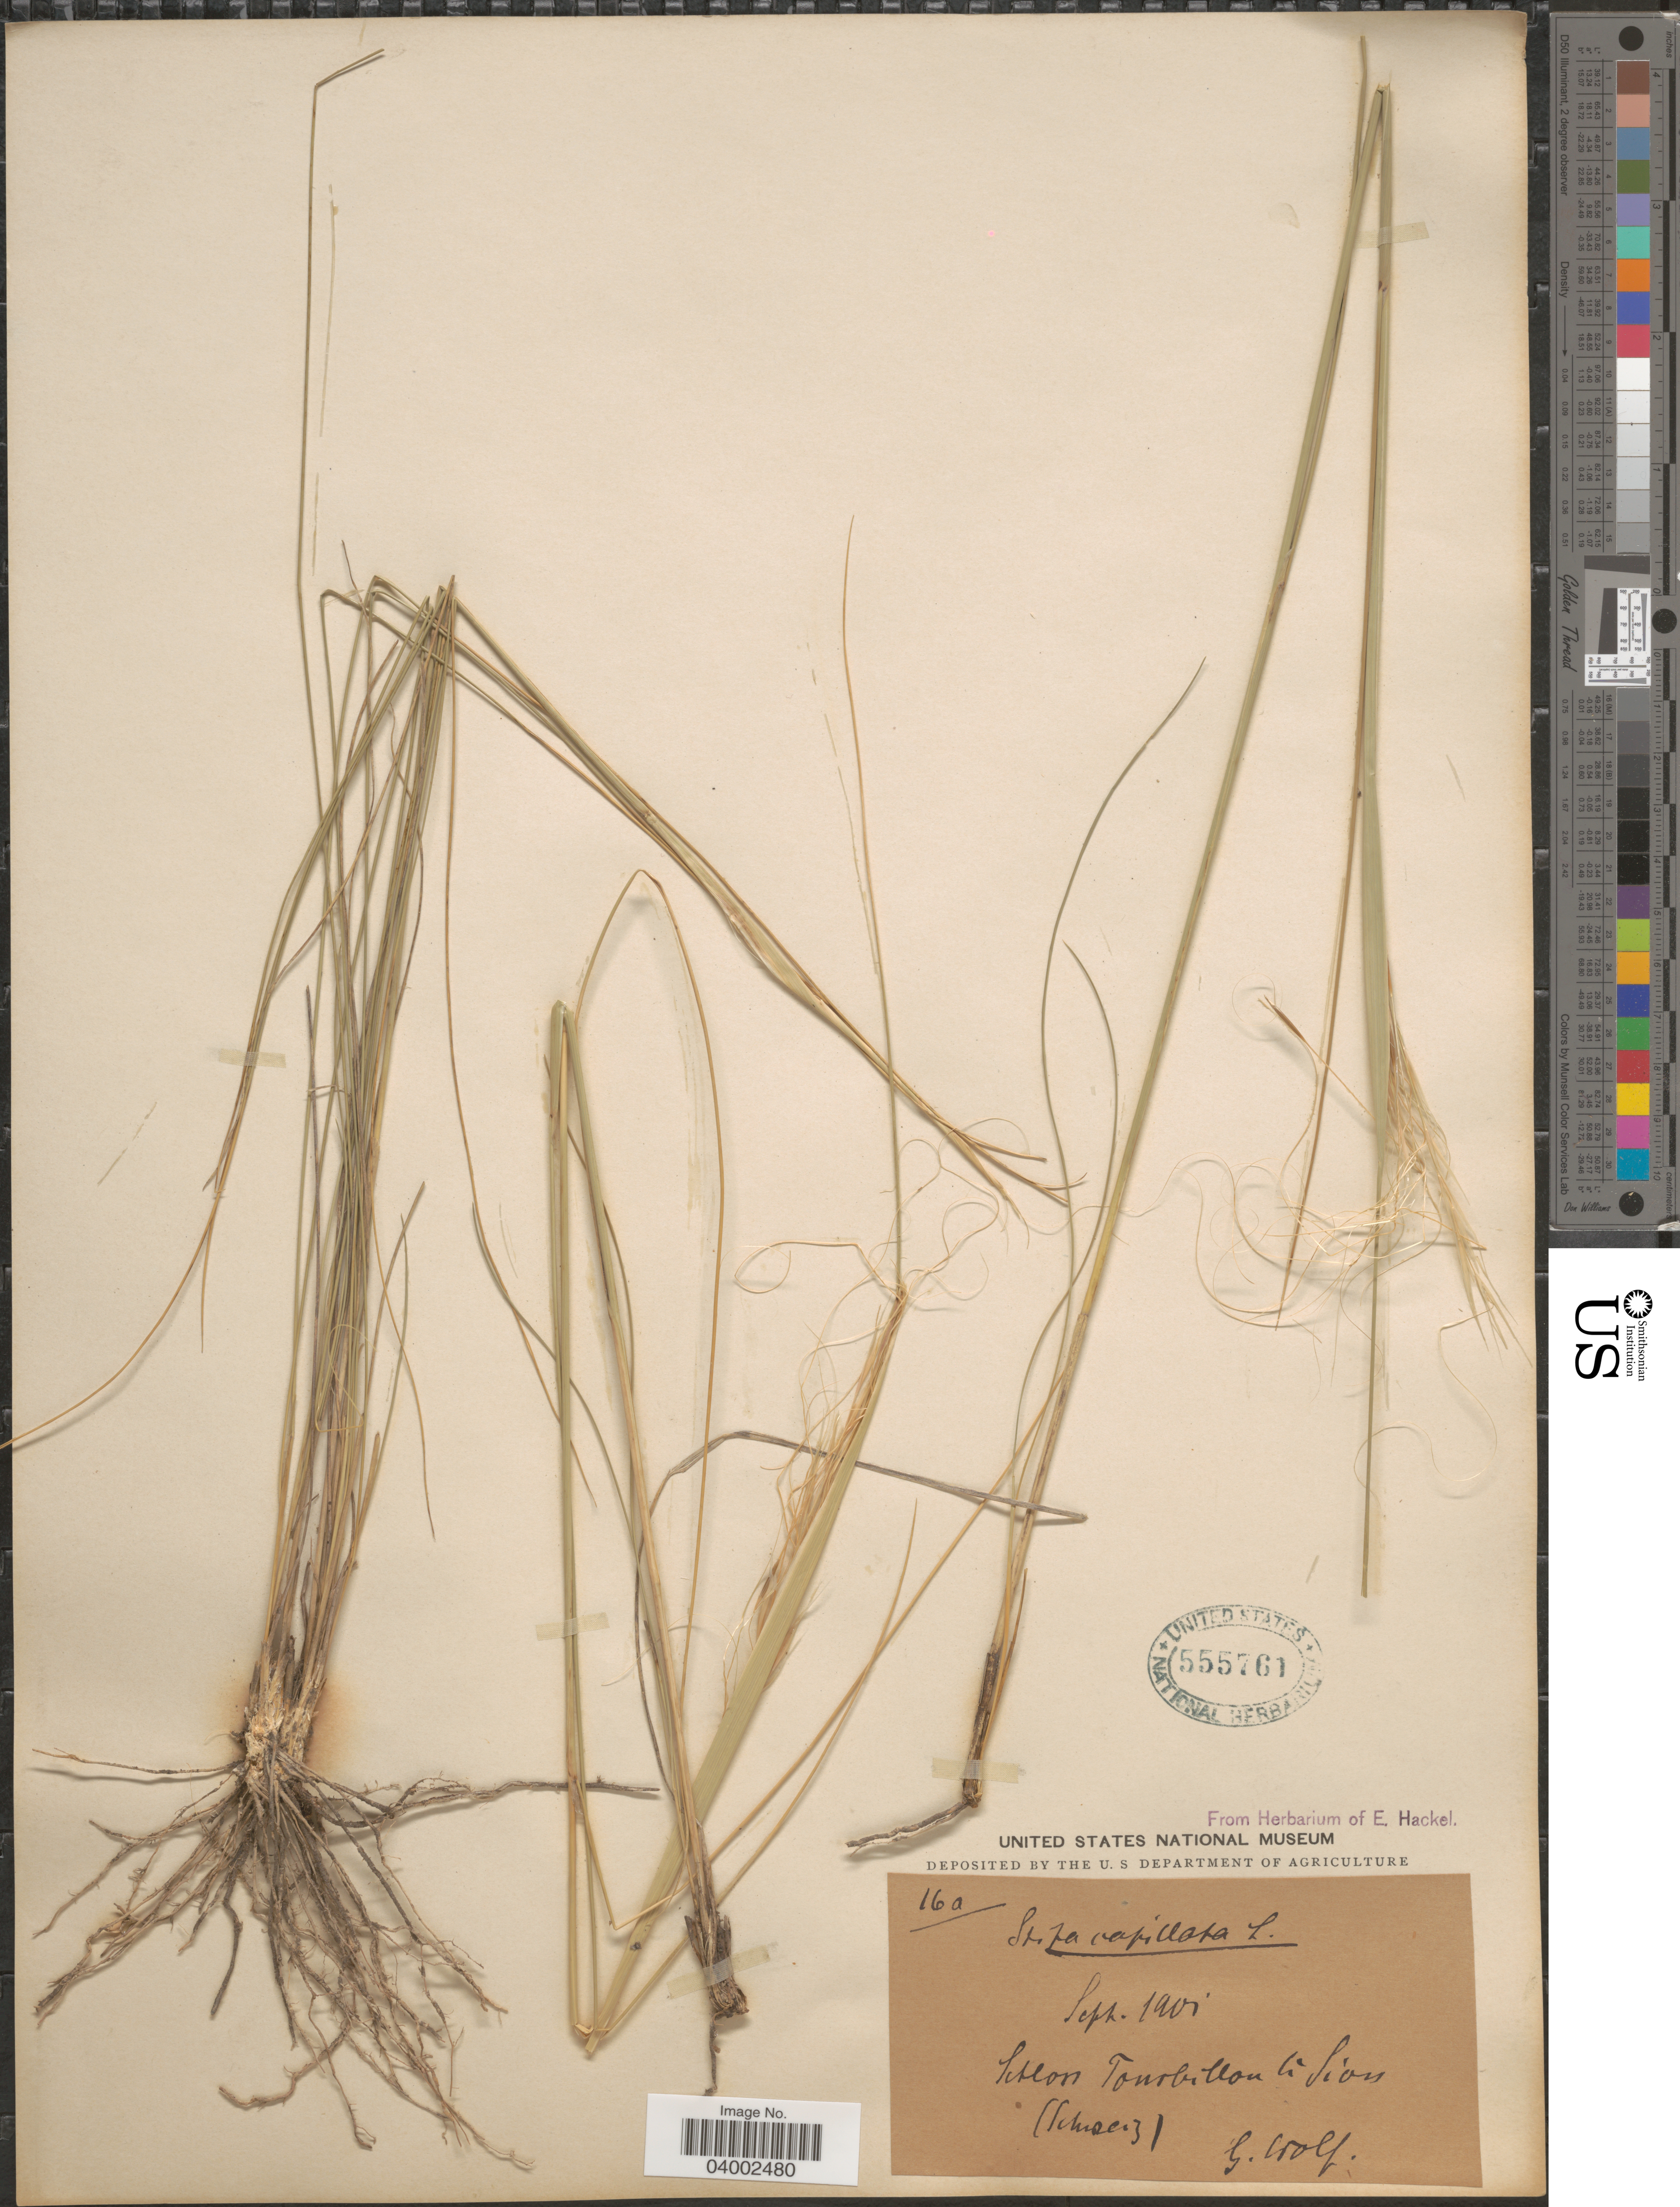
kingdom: Plantae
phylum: Tracheophyta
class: Liliopsida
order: Poales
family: Poaceae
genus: Stipa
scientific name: Stipa capillata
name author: L.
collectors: G. Wolf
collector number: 16a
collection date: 1901-09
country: Switzerland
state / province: Valais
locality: Schloss Tourbillon li Sion (Schweiz).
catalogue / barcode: US 555761